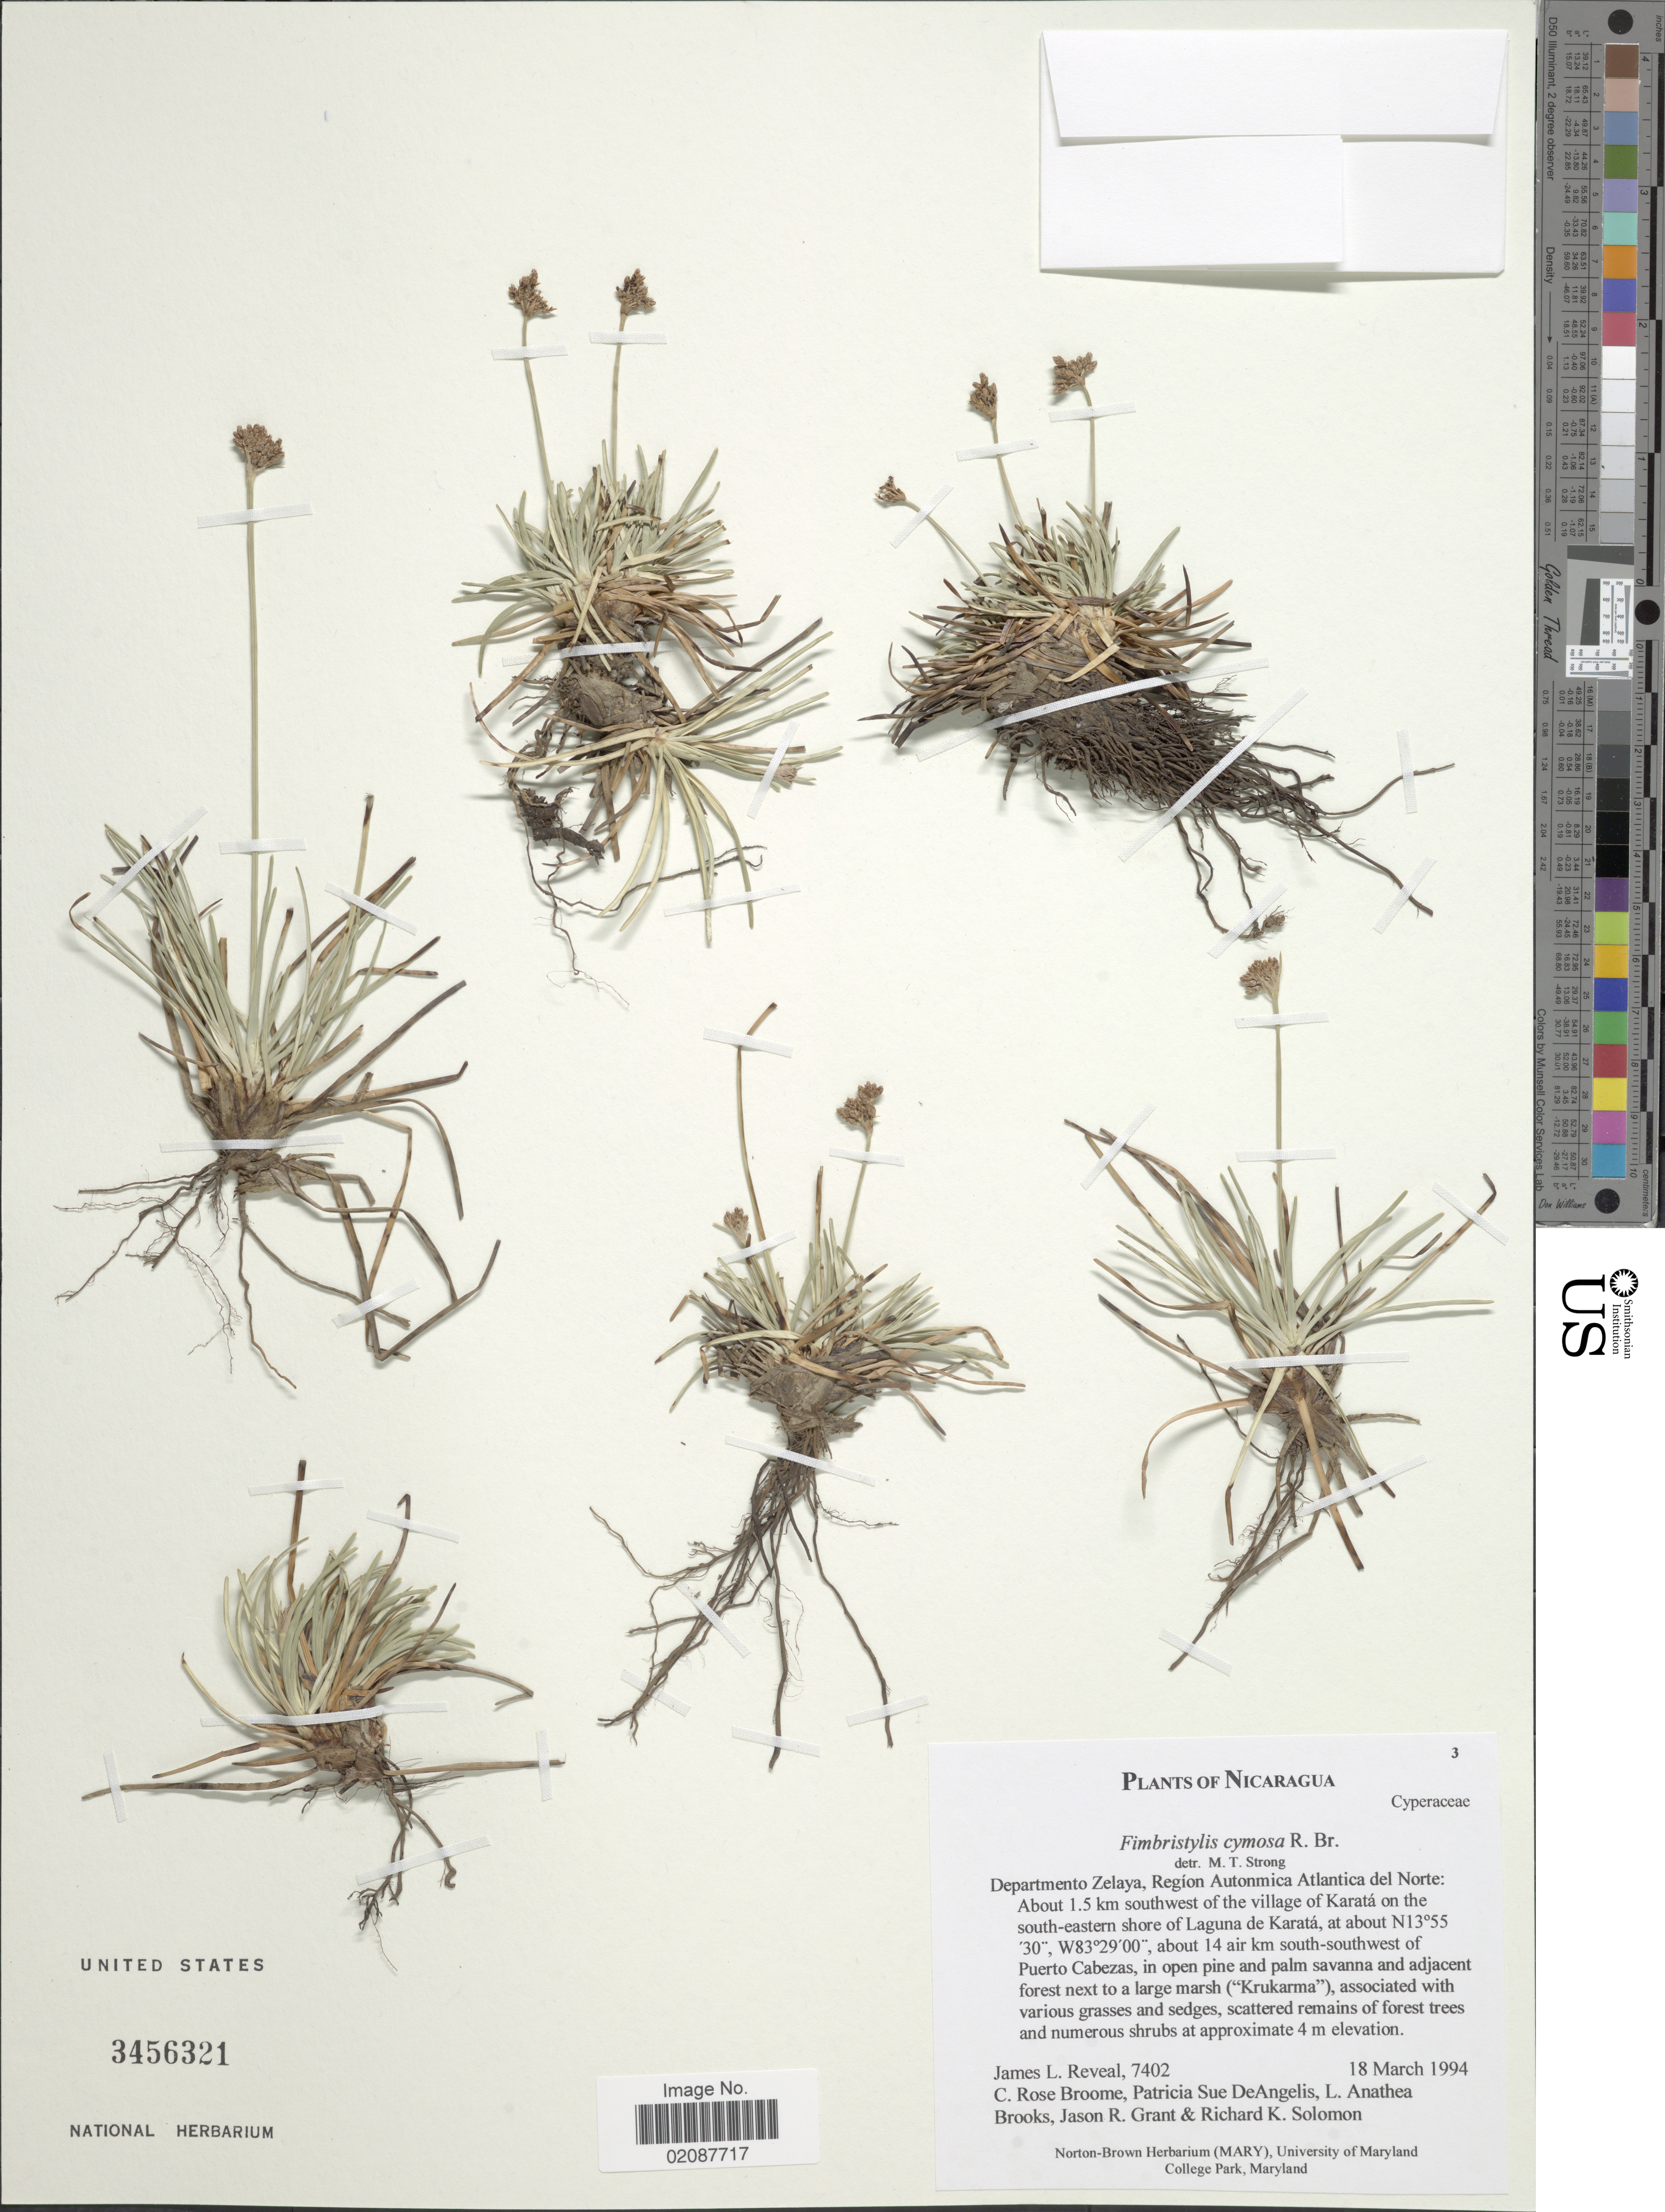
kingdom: Plantae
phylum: Tracheophyta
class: Liliopsida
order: Poales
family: Cyperaceae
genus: Fimbristylis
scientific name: Fimbristylis cymosa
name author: R. Br.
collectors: J. L. Reveal, C. R. Broome, P. DeAngelis, L. Anathea & et al.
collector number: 7402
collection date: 1994-03-18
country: Nicaragua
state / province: Atlantico Norte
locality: Departmento Zelaya, Region Autonmica Atlantoca del Norte: about 1.5 km southwest of the village of Karata on the south-eastern shore of Laguna de Karata, about 14 air km south-southwest of Puerto Cabezas.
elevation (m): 4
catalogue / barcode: US 3456321